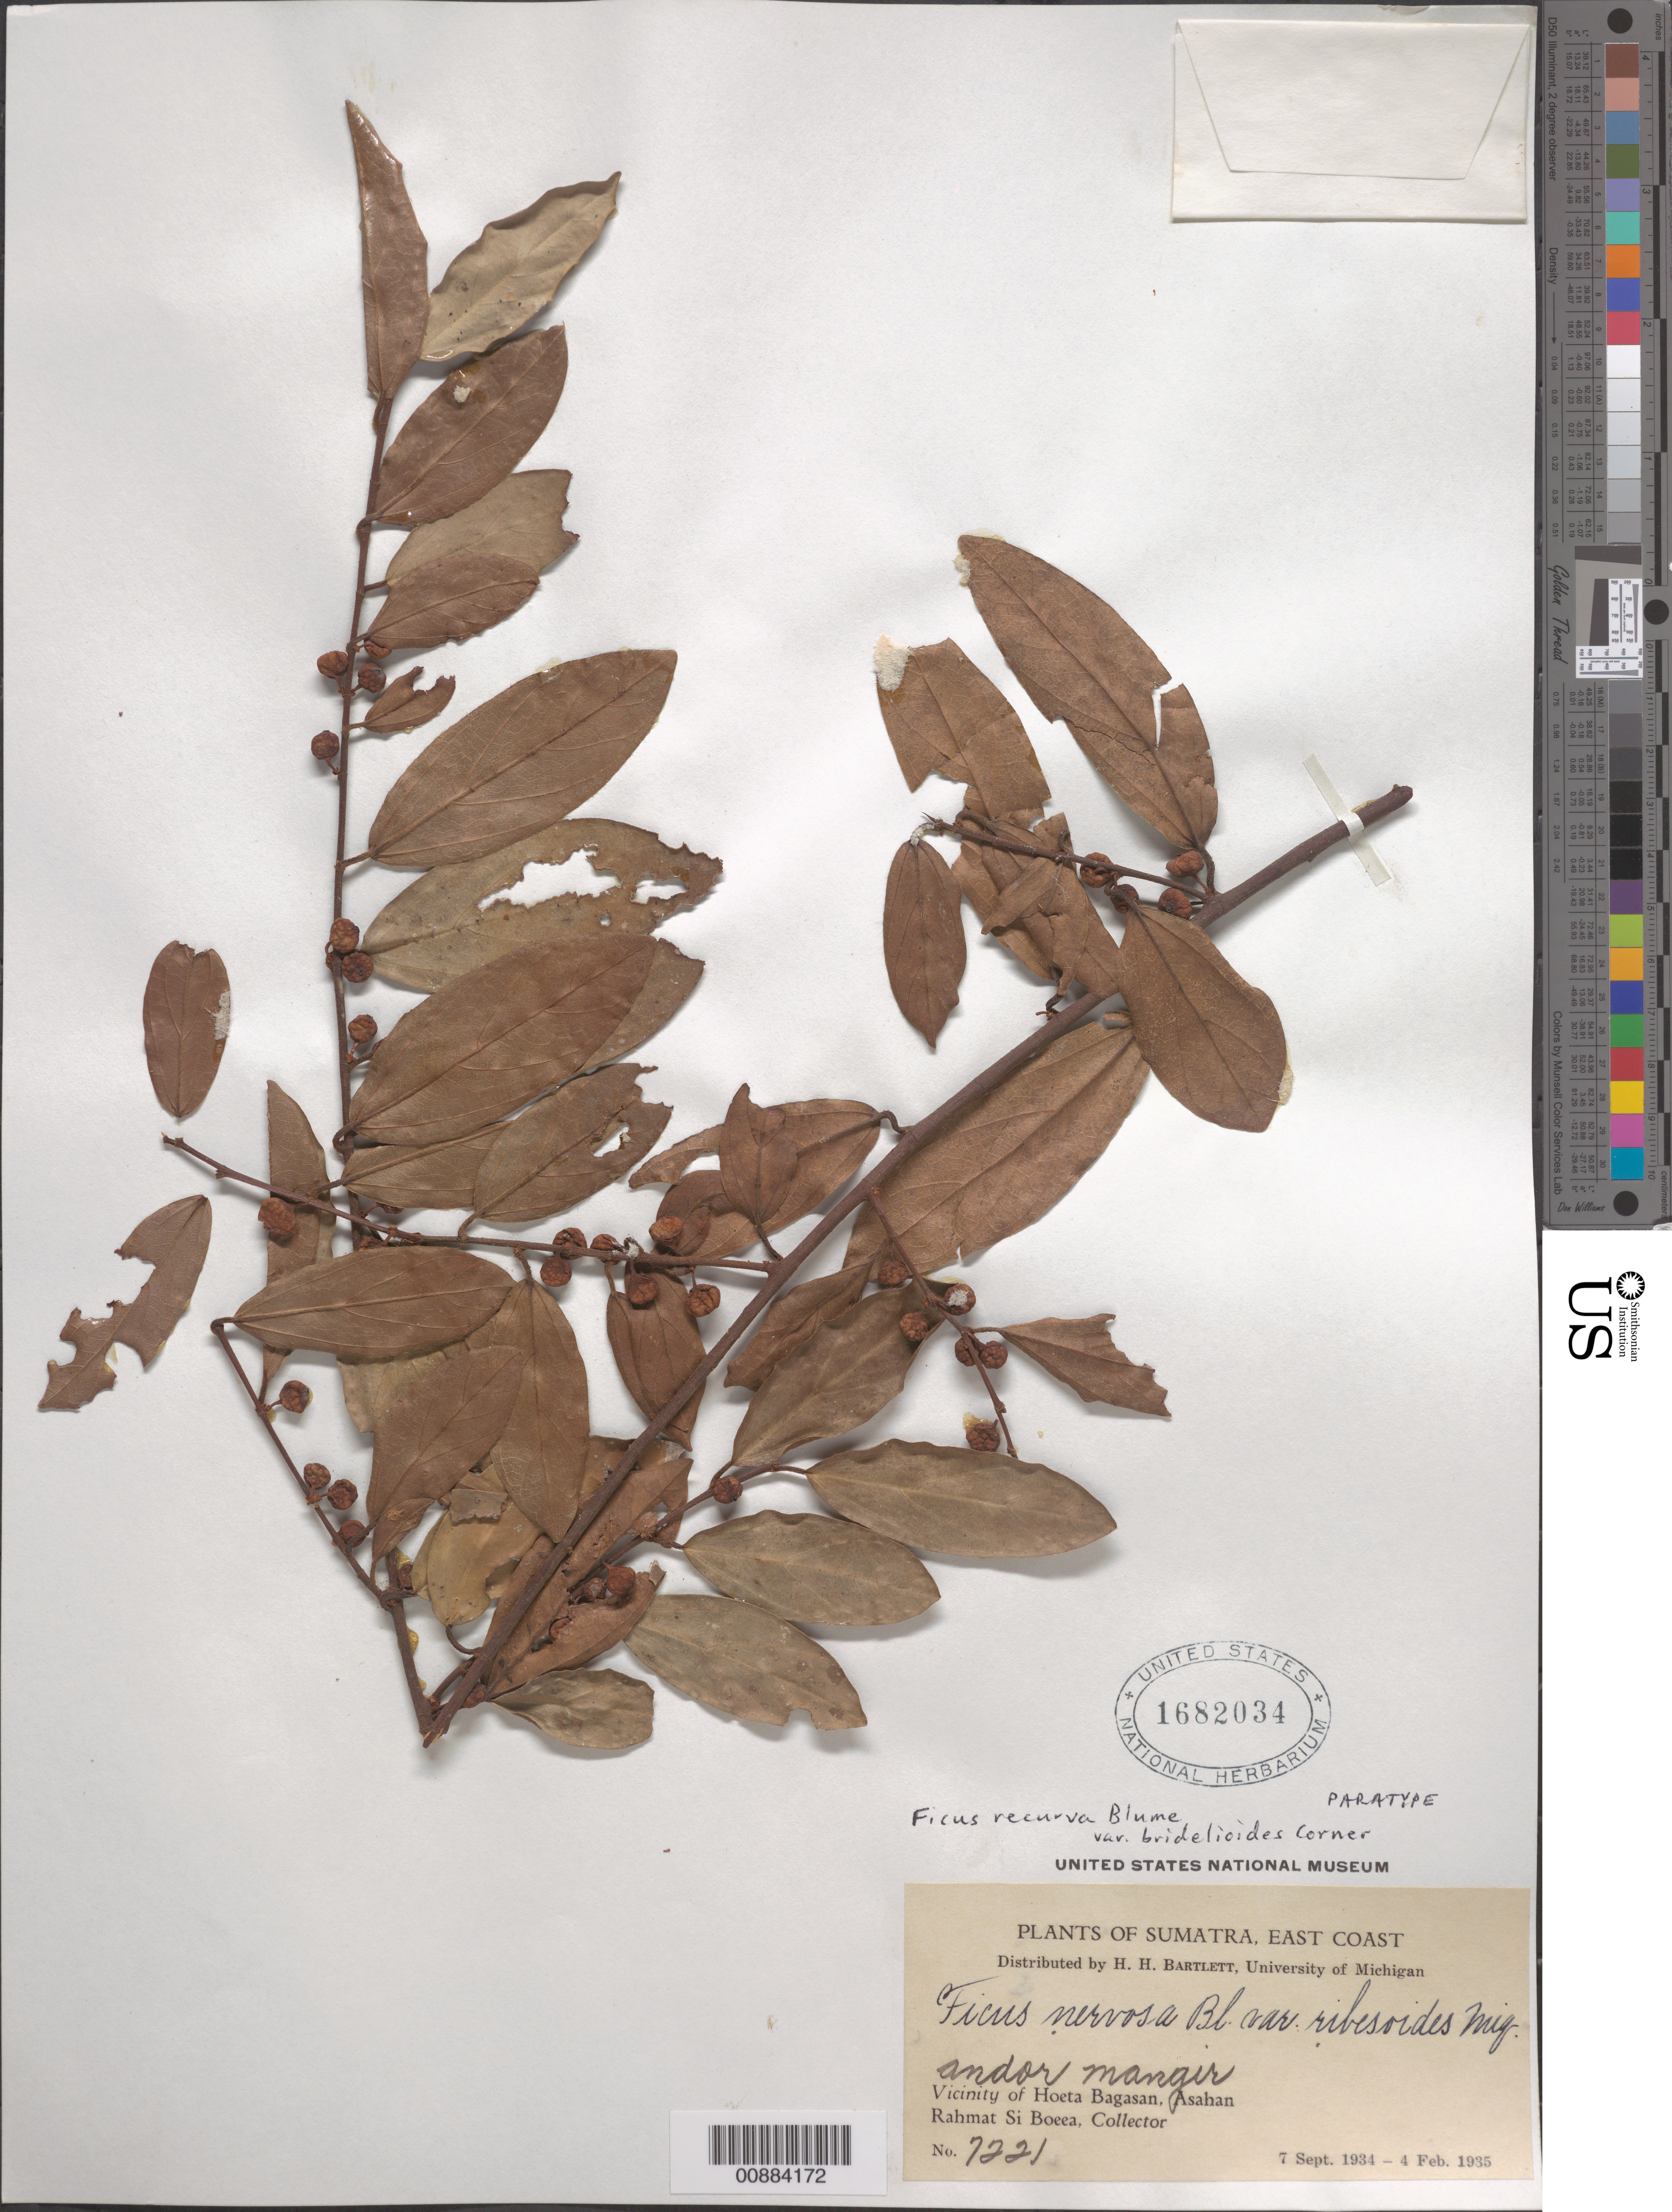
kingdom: Plantae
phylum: Tracheophyta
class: Magnoliopsida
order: Rosales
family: Moraceae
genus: Ficus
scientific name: Ficus recurva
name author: Blume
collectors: Rahmat Si Boeea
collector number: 7221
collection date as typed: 07 Sep 1934 to 04 Feb 1935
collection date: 1934-09-07/1935-02-04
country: Indonesia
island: Sumatra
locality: Asahan, vicinity of Hoeta Bagasan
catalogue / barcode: US 1682034